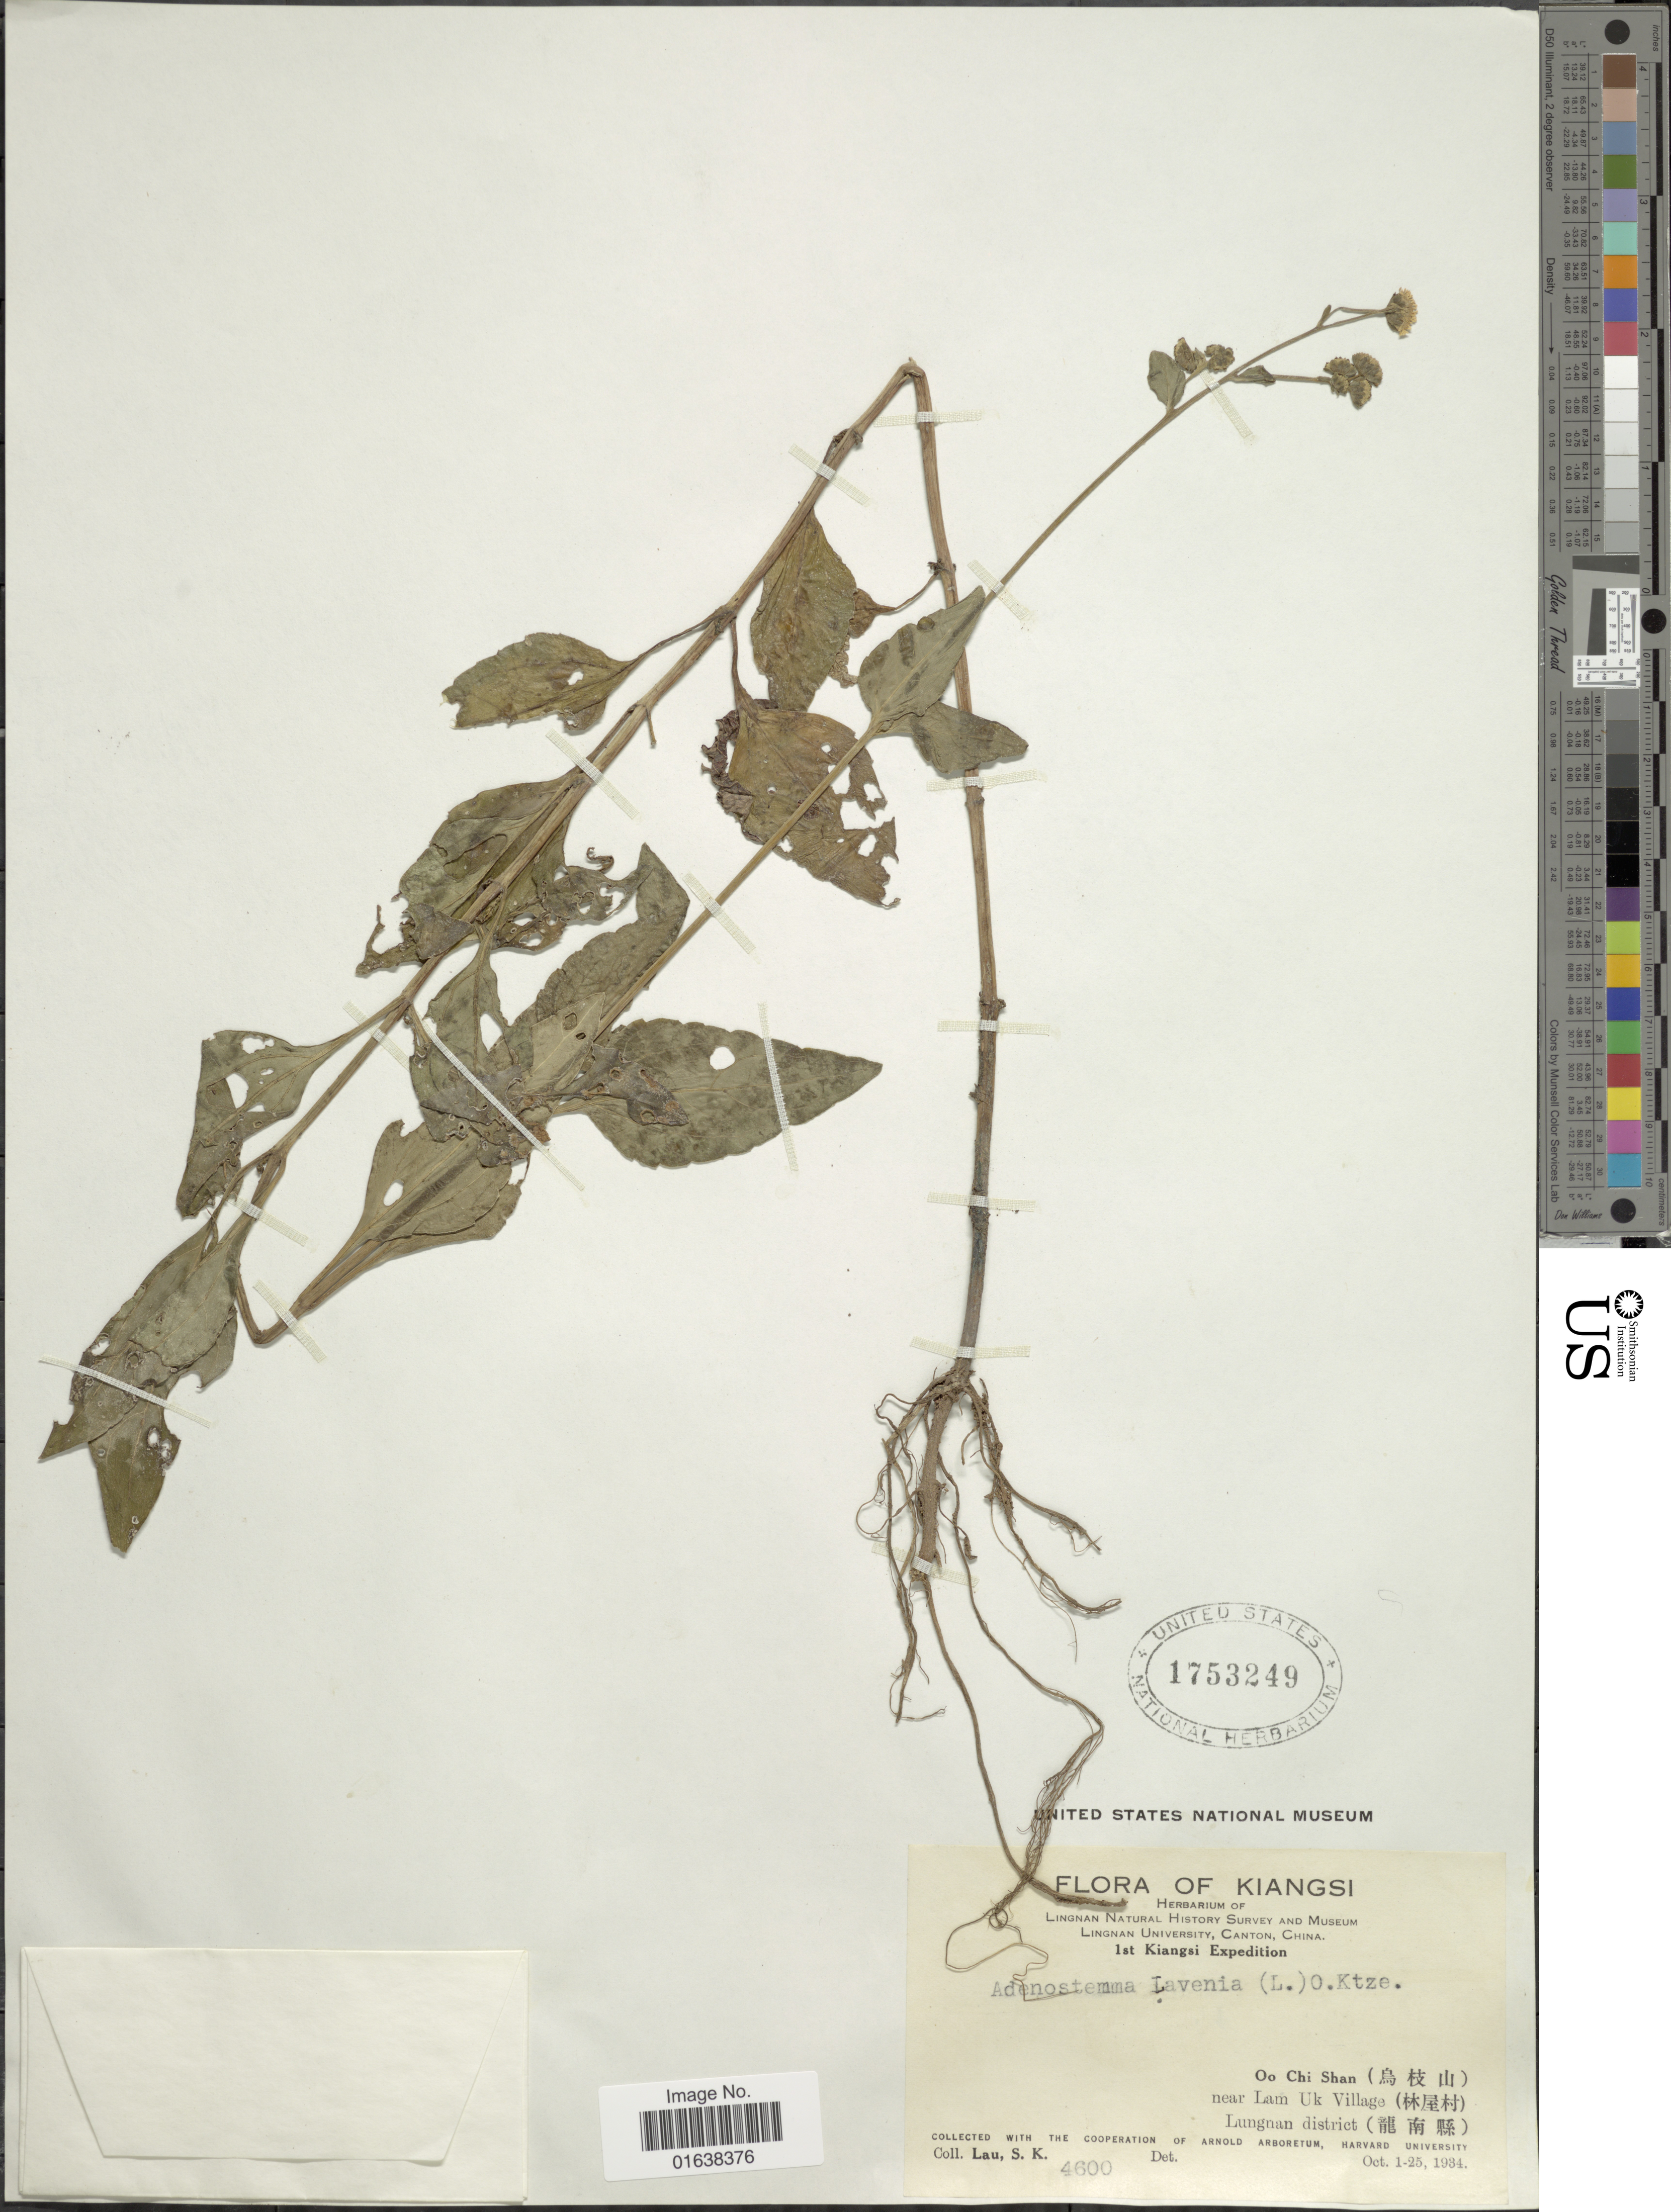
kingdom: Plantae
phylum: Tracheophyta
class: Magnoliopsida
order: Asterales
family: Asteraceae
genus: Adenostemma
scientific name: Adenostemma lavenia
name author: (L.) Kuntze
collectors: S. K. Lau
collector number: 4600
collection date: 1934-10-01/1934-10-25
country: China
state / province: Jiangxi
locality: Kiangsi. Oo Chi San. near Lam Uk Village. Lungnan district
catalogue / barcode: US 1753249